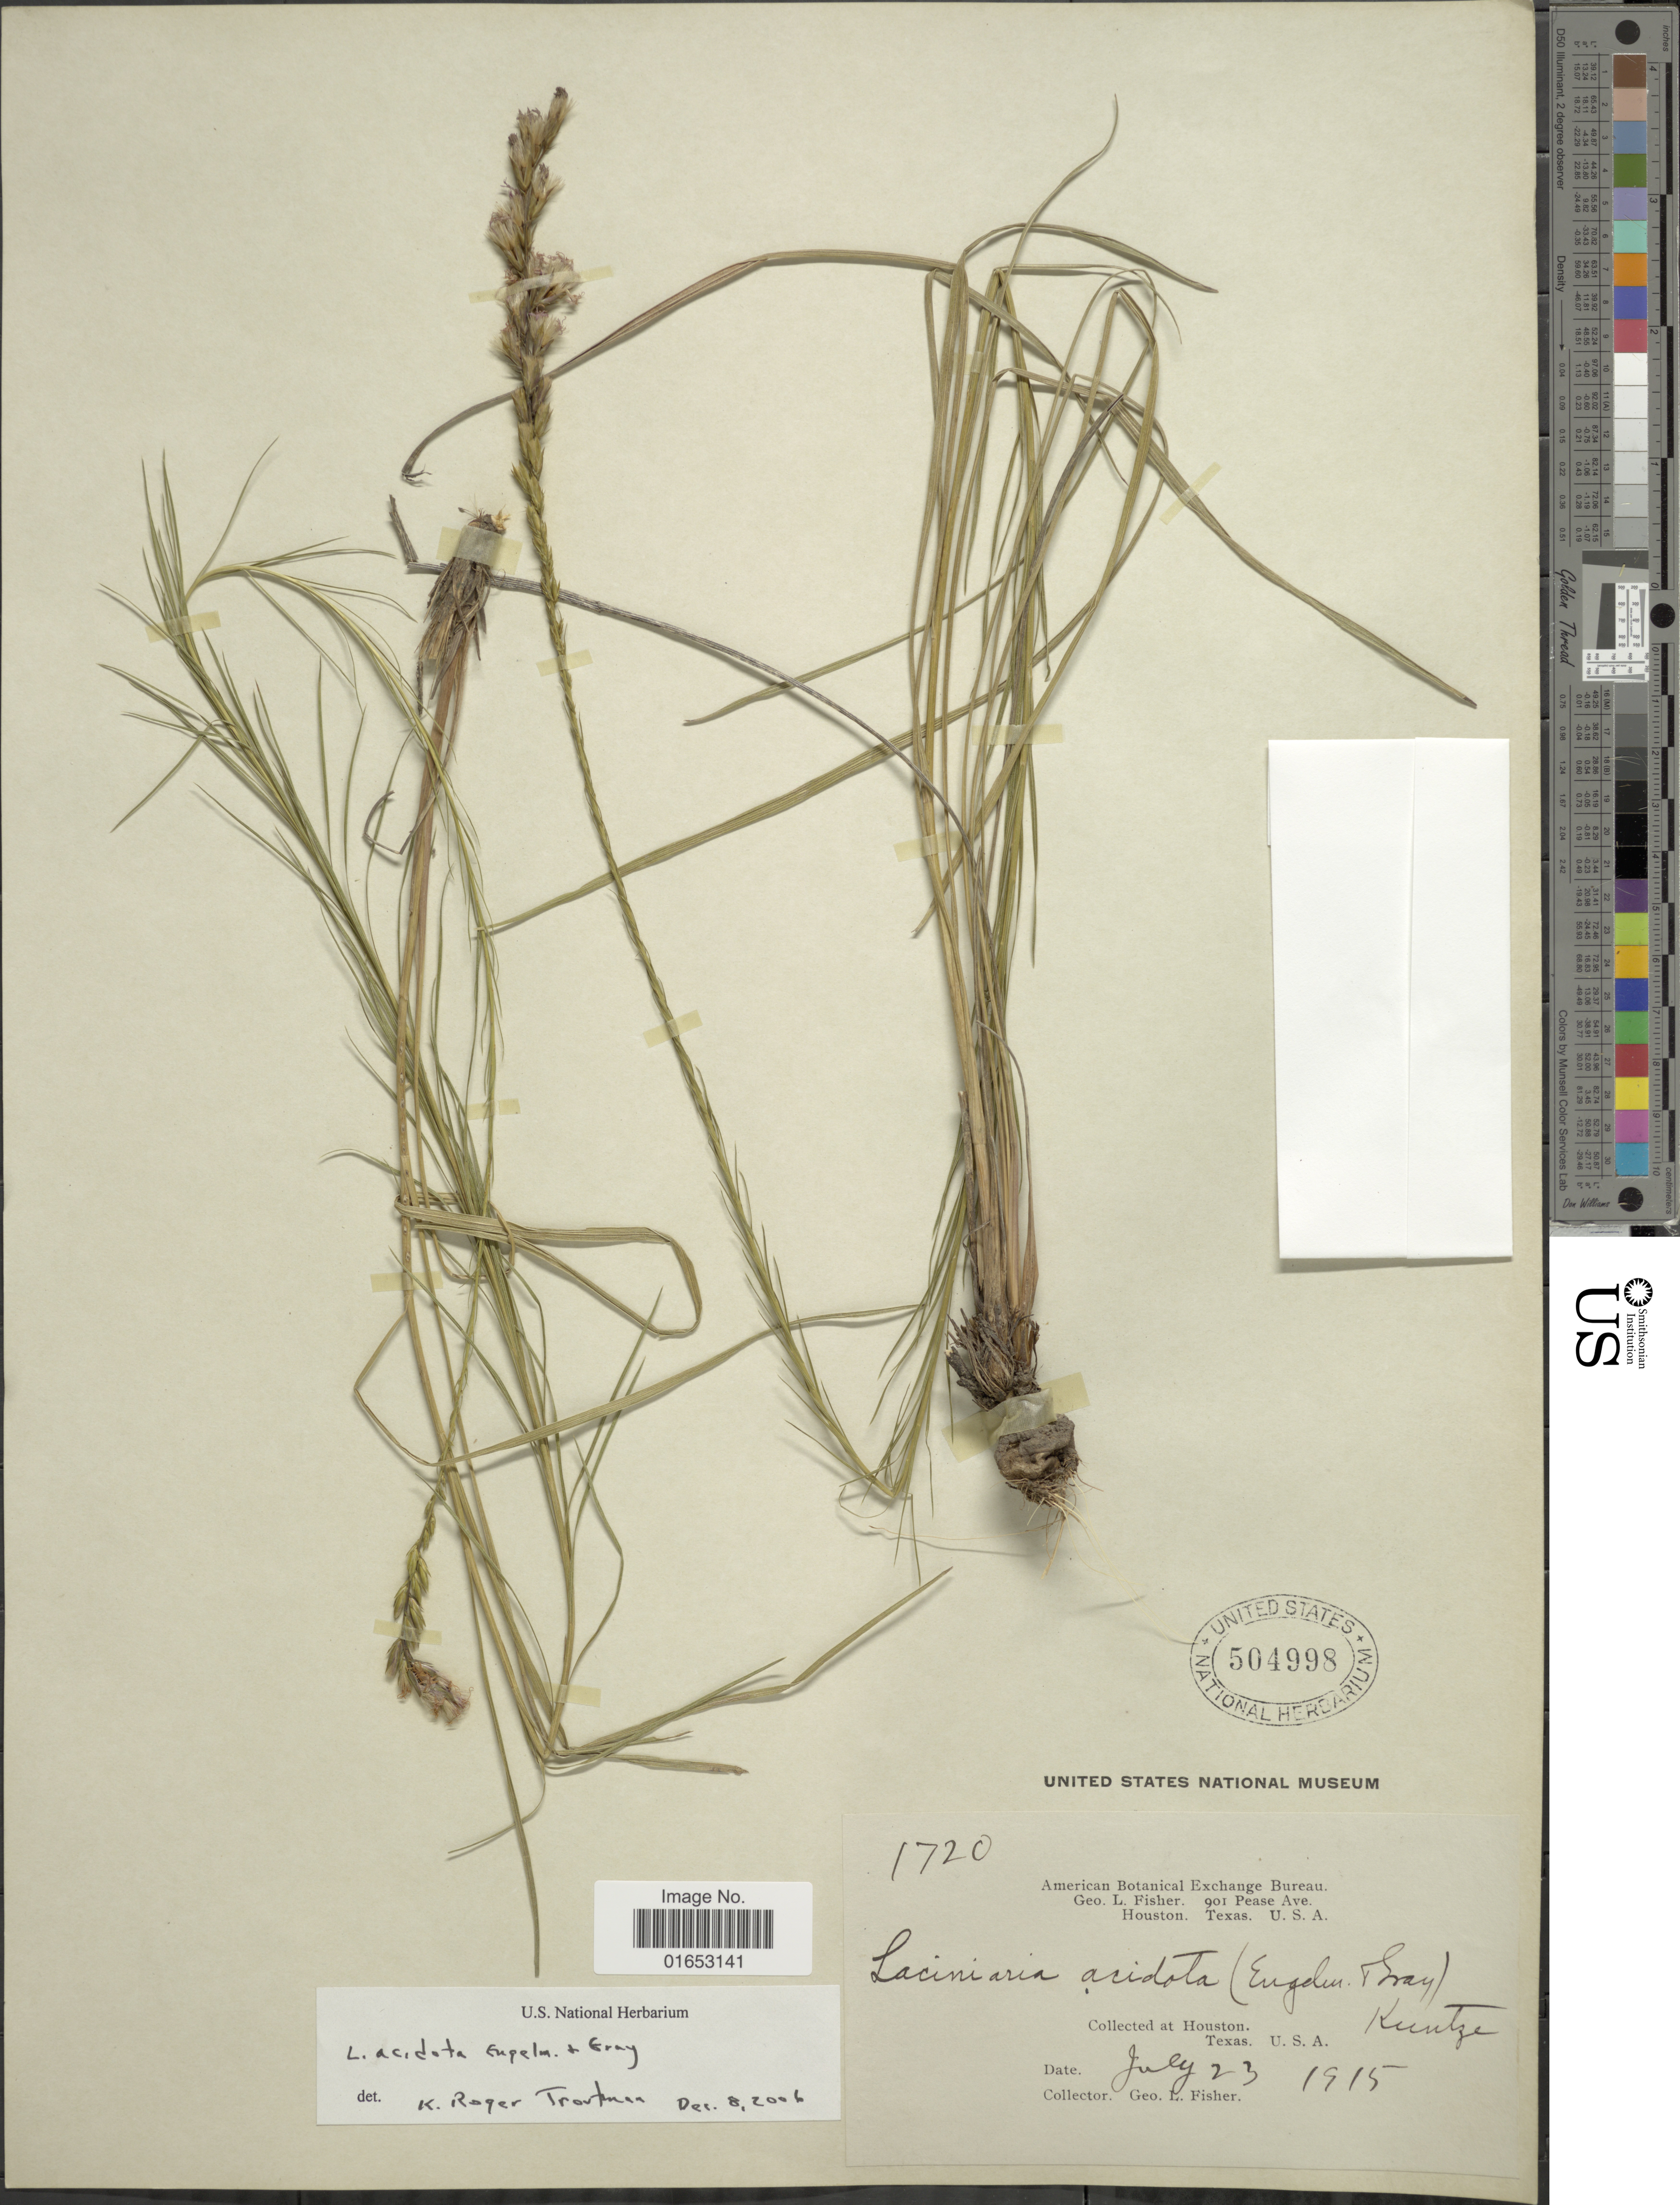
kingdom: Plantae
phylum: Tracheophyta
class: Magnoliopsida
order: Asterales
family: Asteraceae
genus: Liatris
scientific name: Liatris acidota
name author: Engelm. & A. Gray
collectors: G. L. Fisher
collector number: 1720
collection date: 1915-07-23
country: United States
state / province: Texas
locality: Houston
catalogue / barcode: US 504998